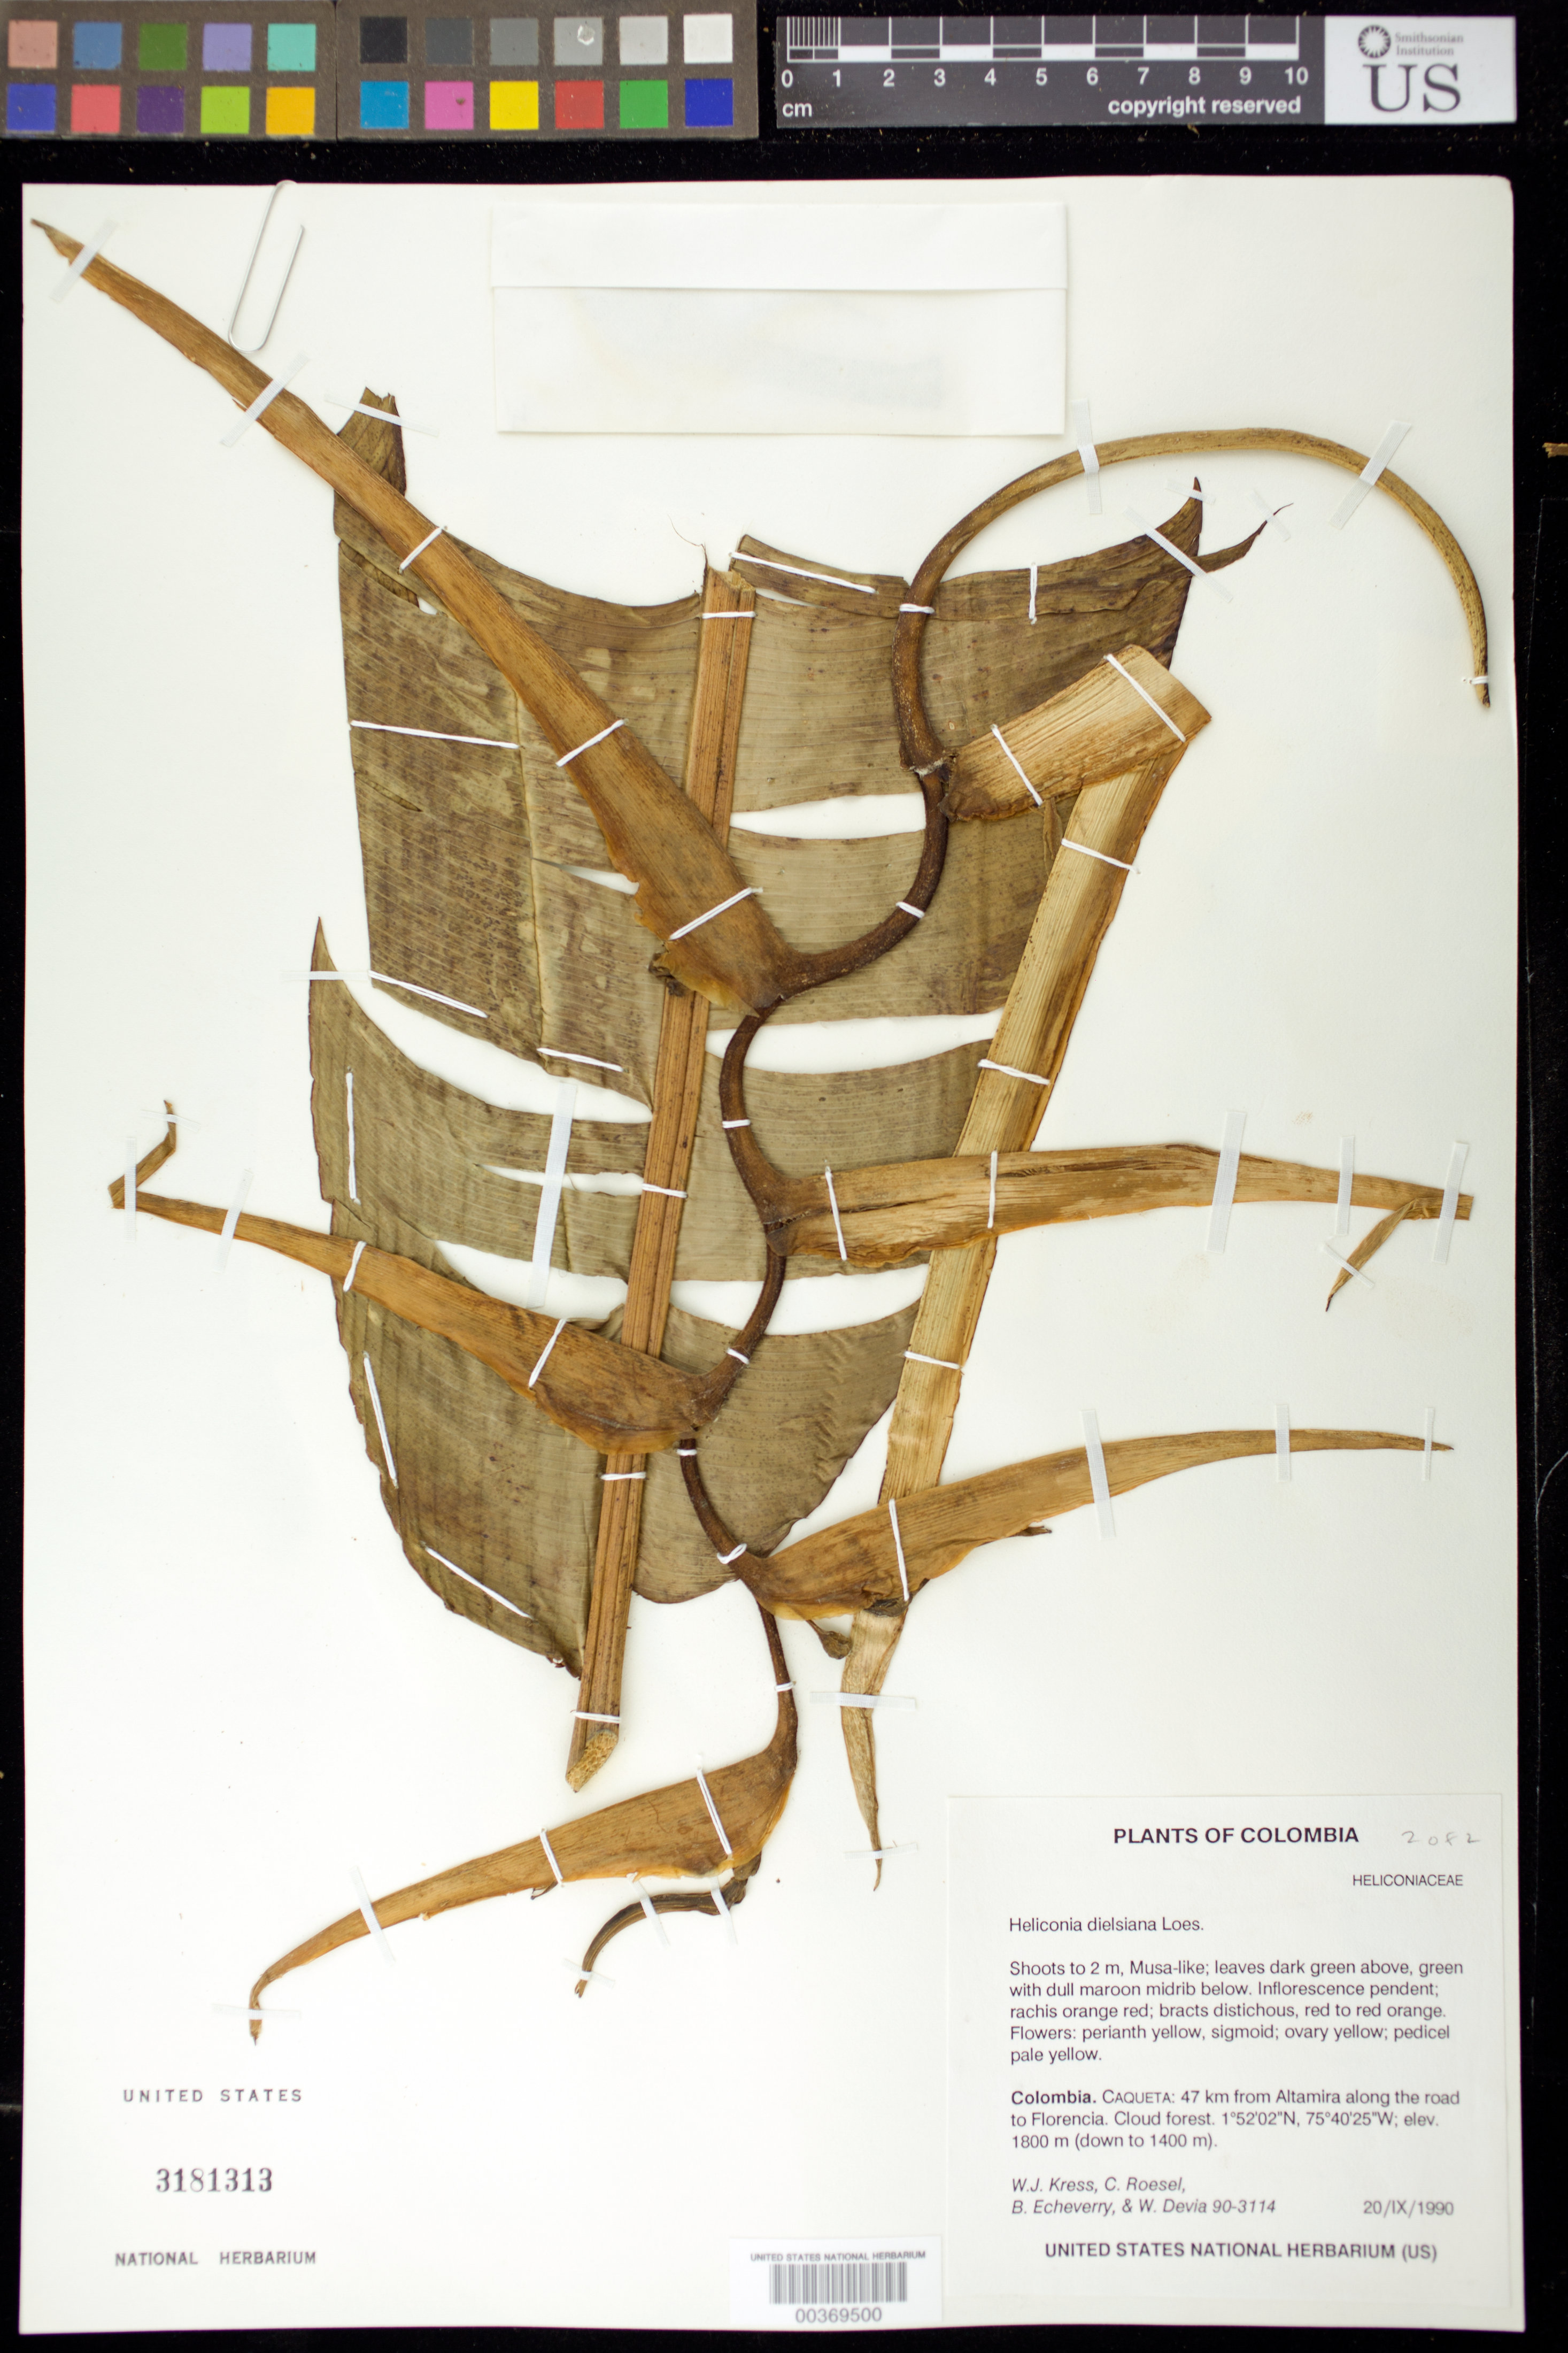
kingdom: Plantae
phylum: Tracheophyta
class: Liliopsida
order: Zingiberales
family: Heliconiaceae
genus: Heliconia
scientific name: Heliconia dielsiana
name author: Loes.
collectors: W. J. Kress, C. S. Roesel, B. Echeverry & W. Devia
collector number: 90-3114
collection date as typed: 20 Sep 1990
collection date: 1990-09-20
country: Colombia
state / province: Caquetá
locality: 47 km from Altamira along road to Florencia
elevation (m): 1400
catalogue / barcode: US 3181313